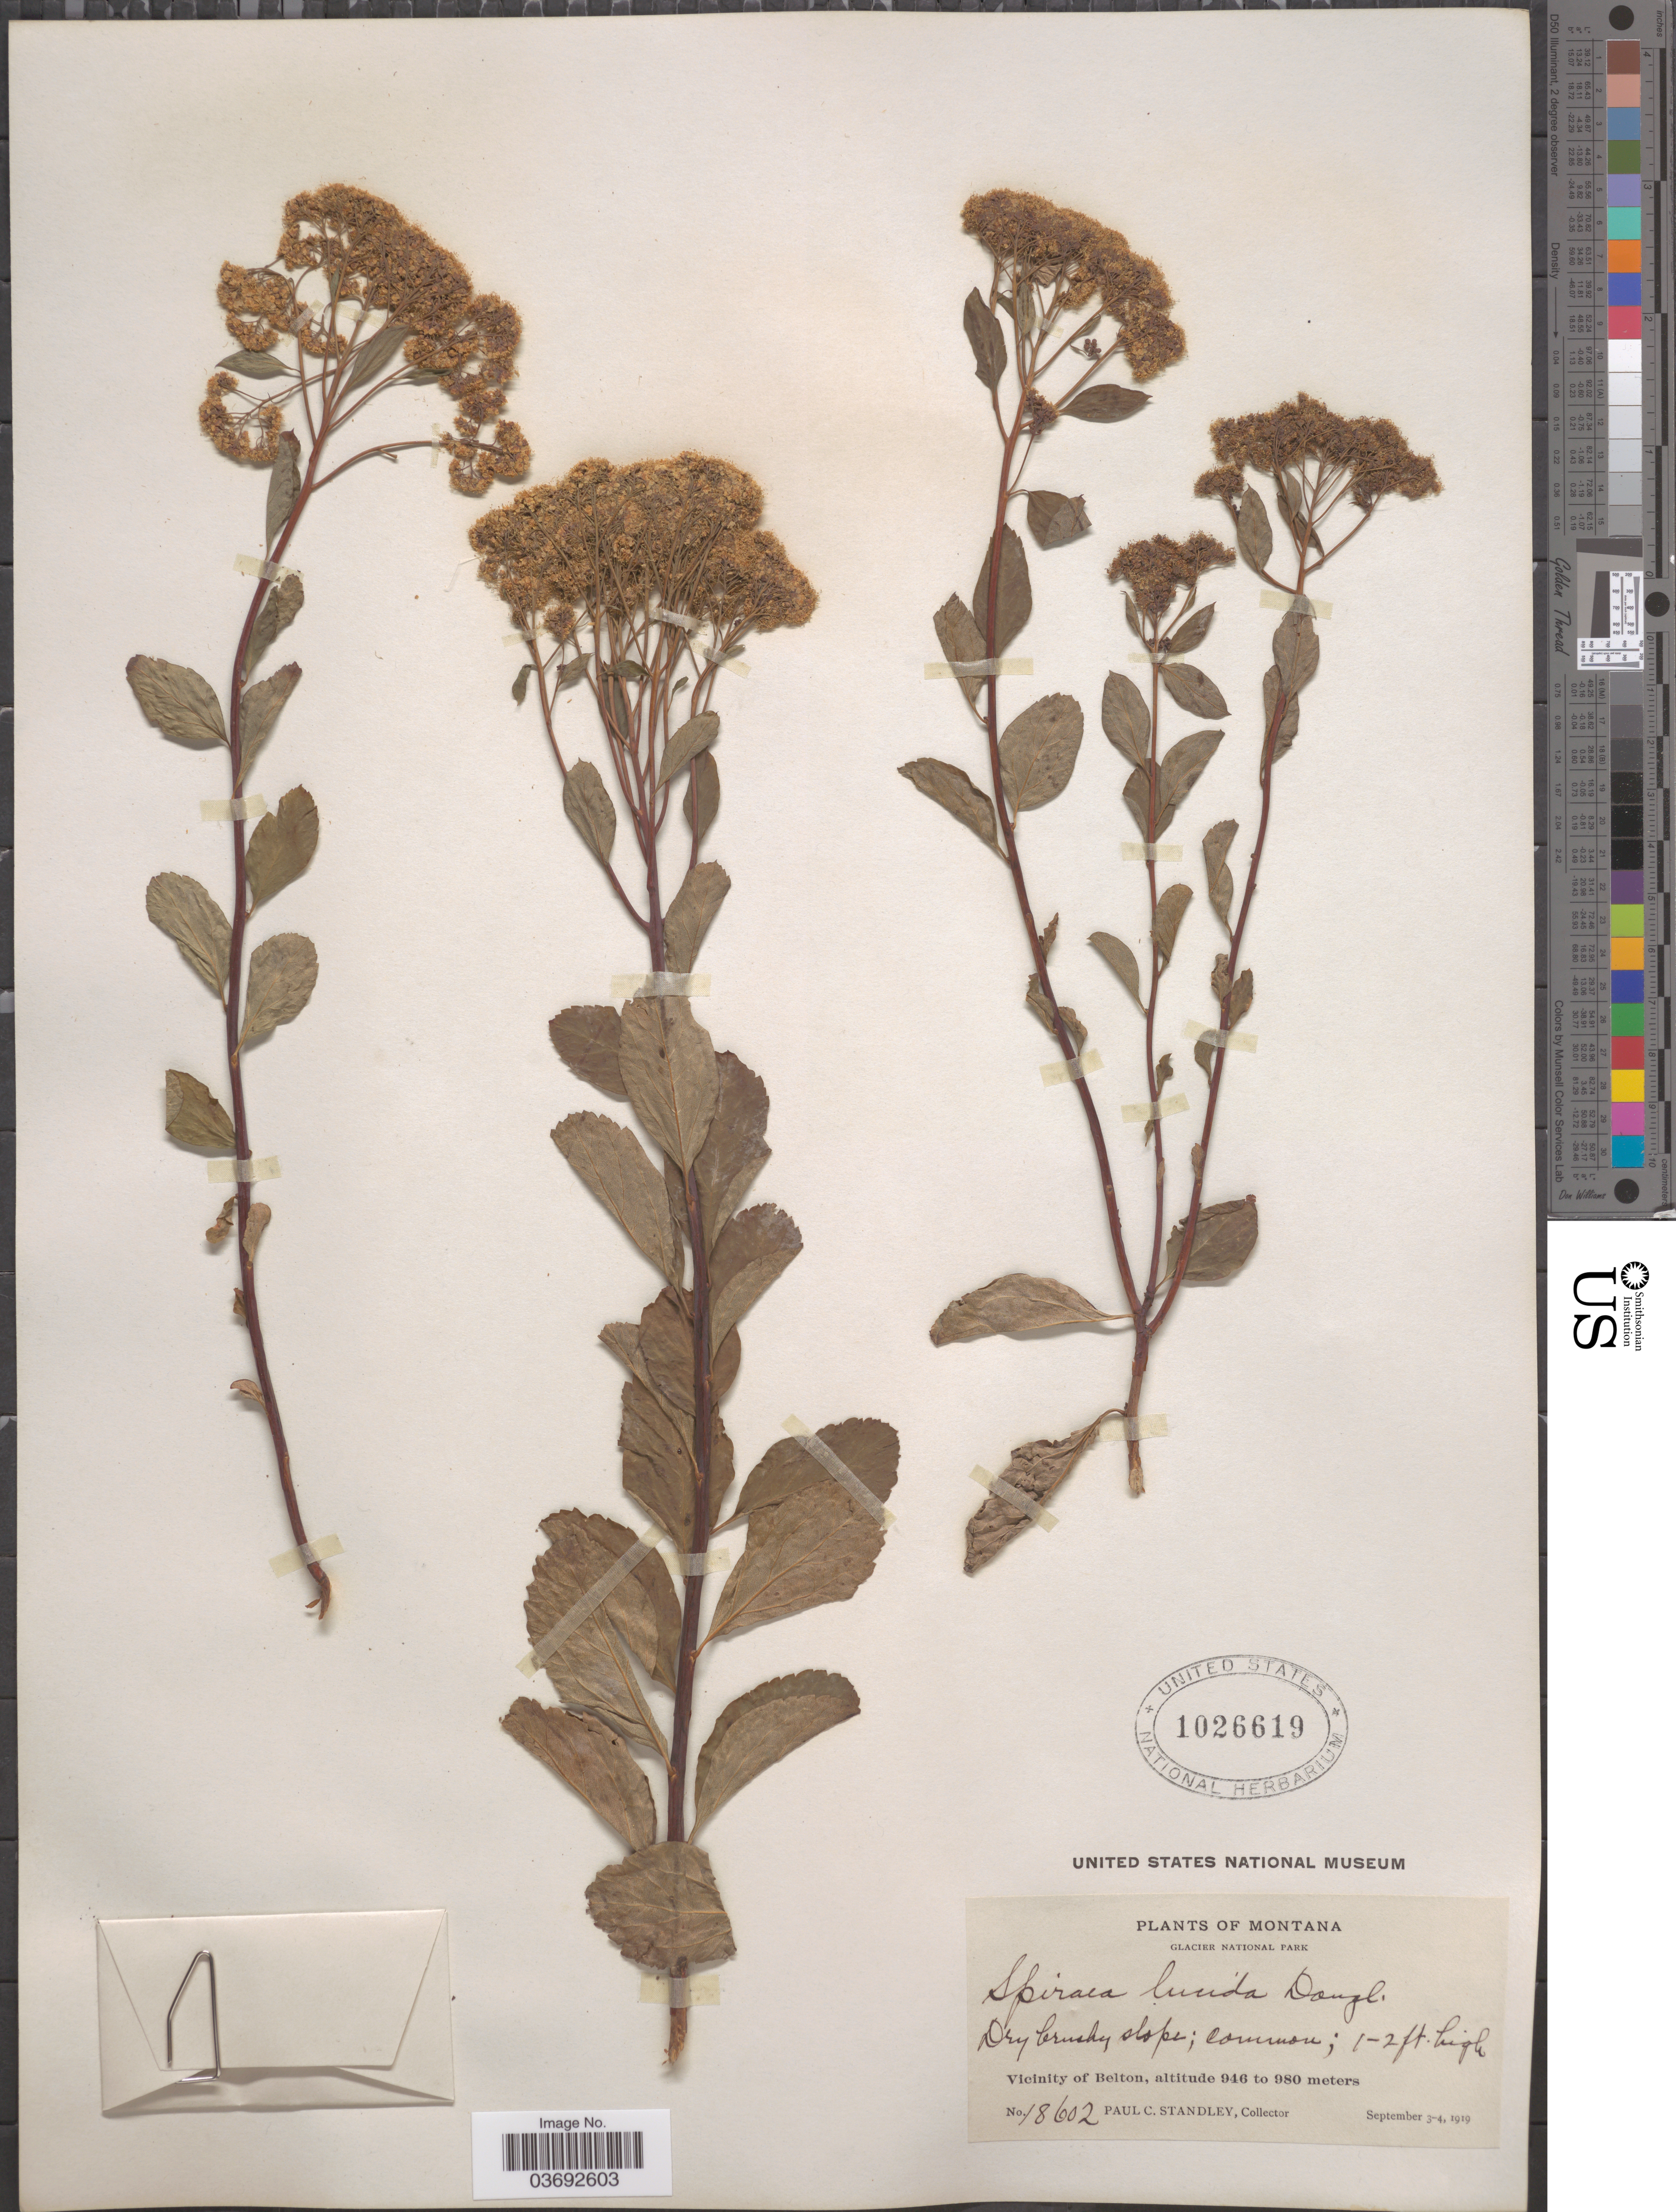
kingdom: Plantae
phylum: Tracheophyta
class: Magnoliopsida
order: Rosales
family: Rosaceae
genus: Spiraea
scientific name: Spiraea lucida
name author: Douglas ex Greene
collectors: P. C. Standley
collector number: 18602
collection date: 1919-09-03/1919-09-04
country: United States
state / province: Montana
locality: Glacier National Park. Vicinity of Belton.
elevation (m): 946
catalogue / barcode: US 1026619